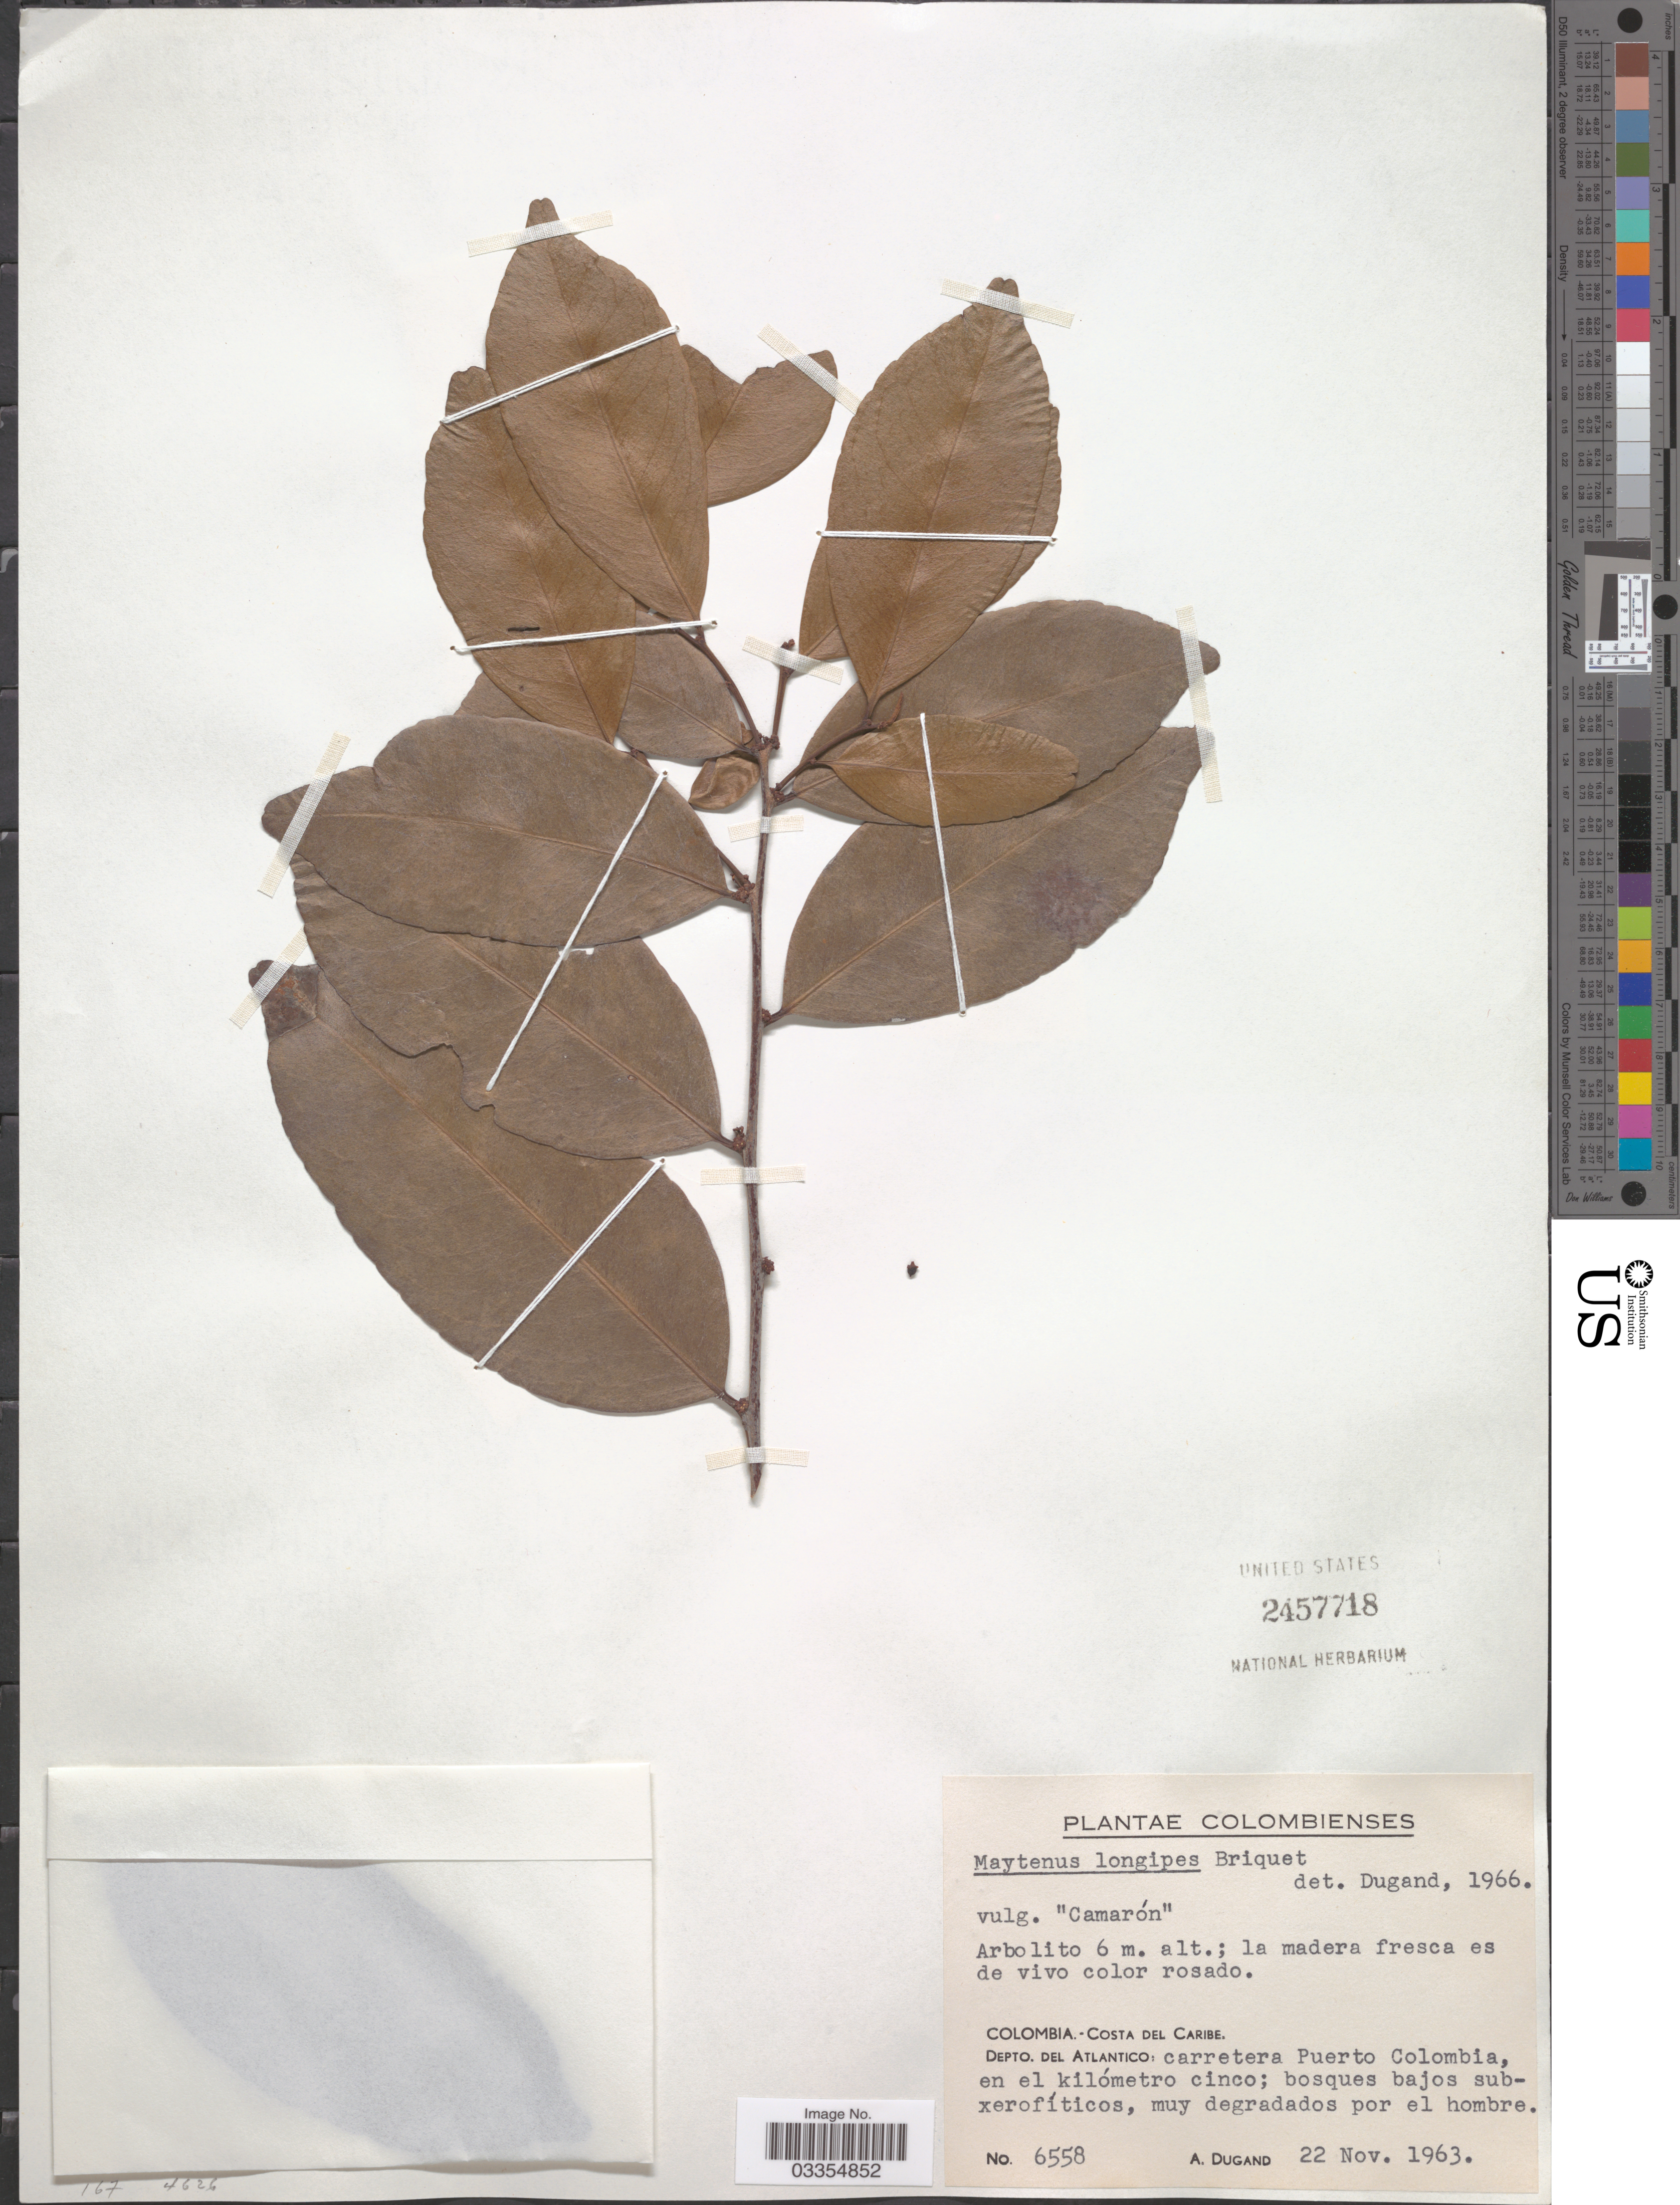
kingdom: Plantae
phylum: Tracheophyta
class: Magnoliopsida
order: Celastrales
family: Celastraceae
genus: Maytenus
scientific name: Maytenus longipes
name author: Briq.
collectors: A. Dugand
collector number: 6558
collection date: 1963-11-22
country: Colombia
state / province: Atlántico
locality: Costa del Caribe. Depto. del Atlantico: carretera Puerto Colombia, en el kilómetro cinco.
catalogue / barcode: US 2457718